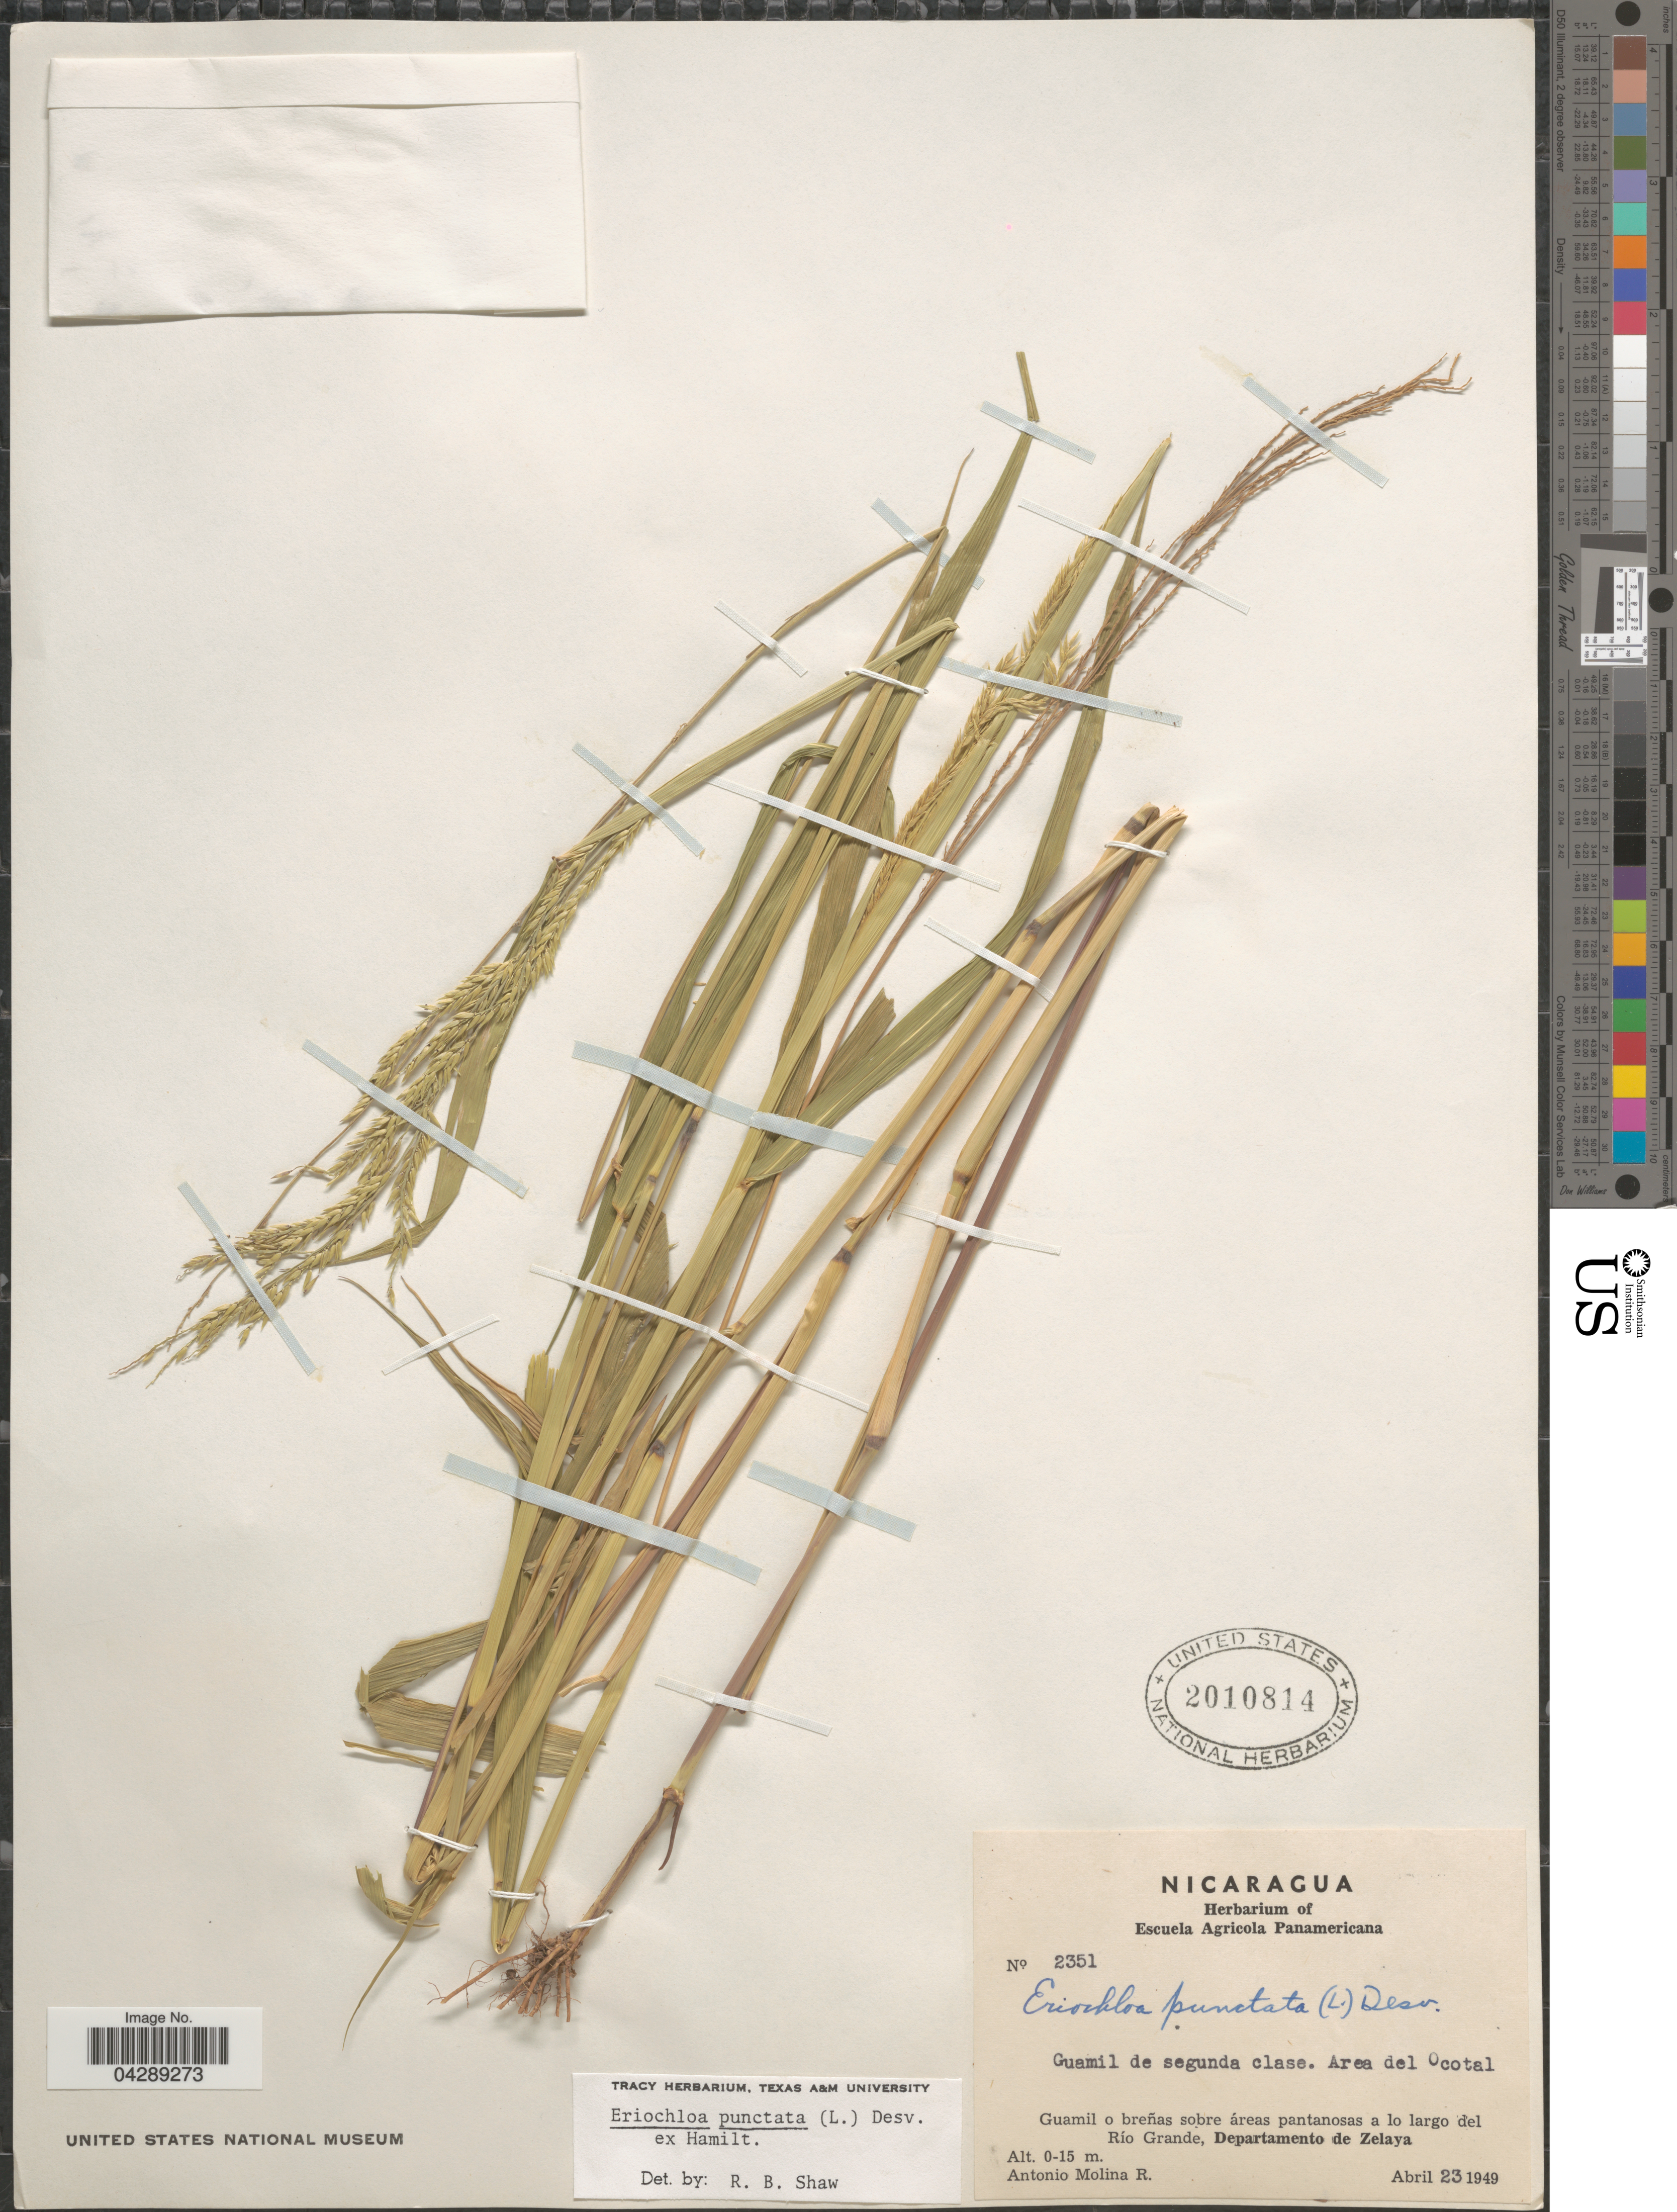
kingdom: Plantae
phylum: Tracheophyta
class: Liliopsida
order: Poales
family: Poaceae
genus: Eriochloa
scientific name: Eriochloa punctata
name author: (L.) Desv. ex Ham.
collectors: A. Molina R.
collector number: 2351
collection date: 1949-04-23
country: Nicaragua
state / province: Atlántico Sur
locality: Area del Ocotal. Guamil o breñas sobre áreas pantanosas a lo largo del Río Grande, Departamento de Zelaya.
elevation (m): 0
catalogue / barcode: US 2010814